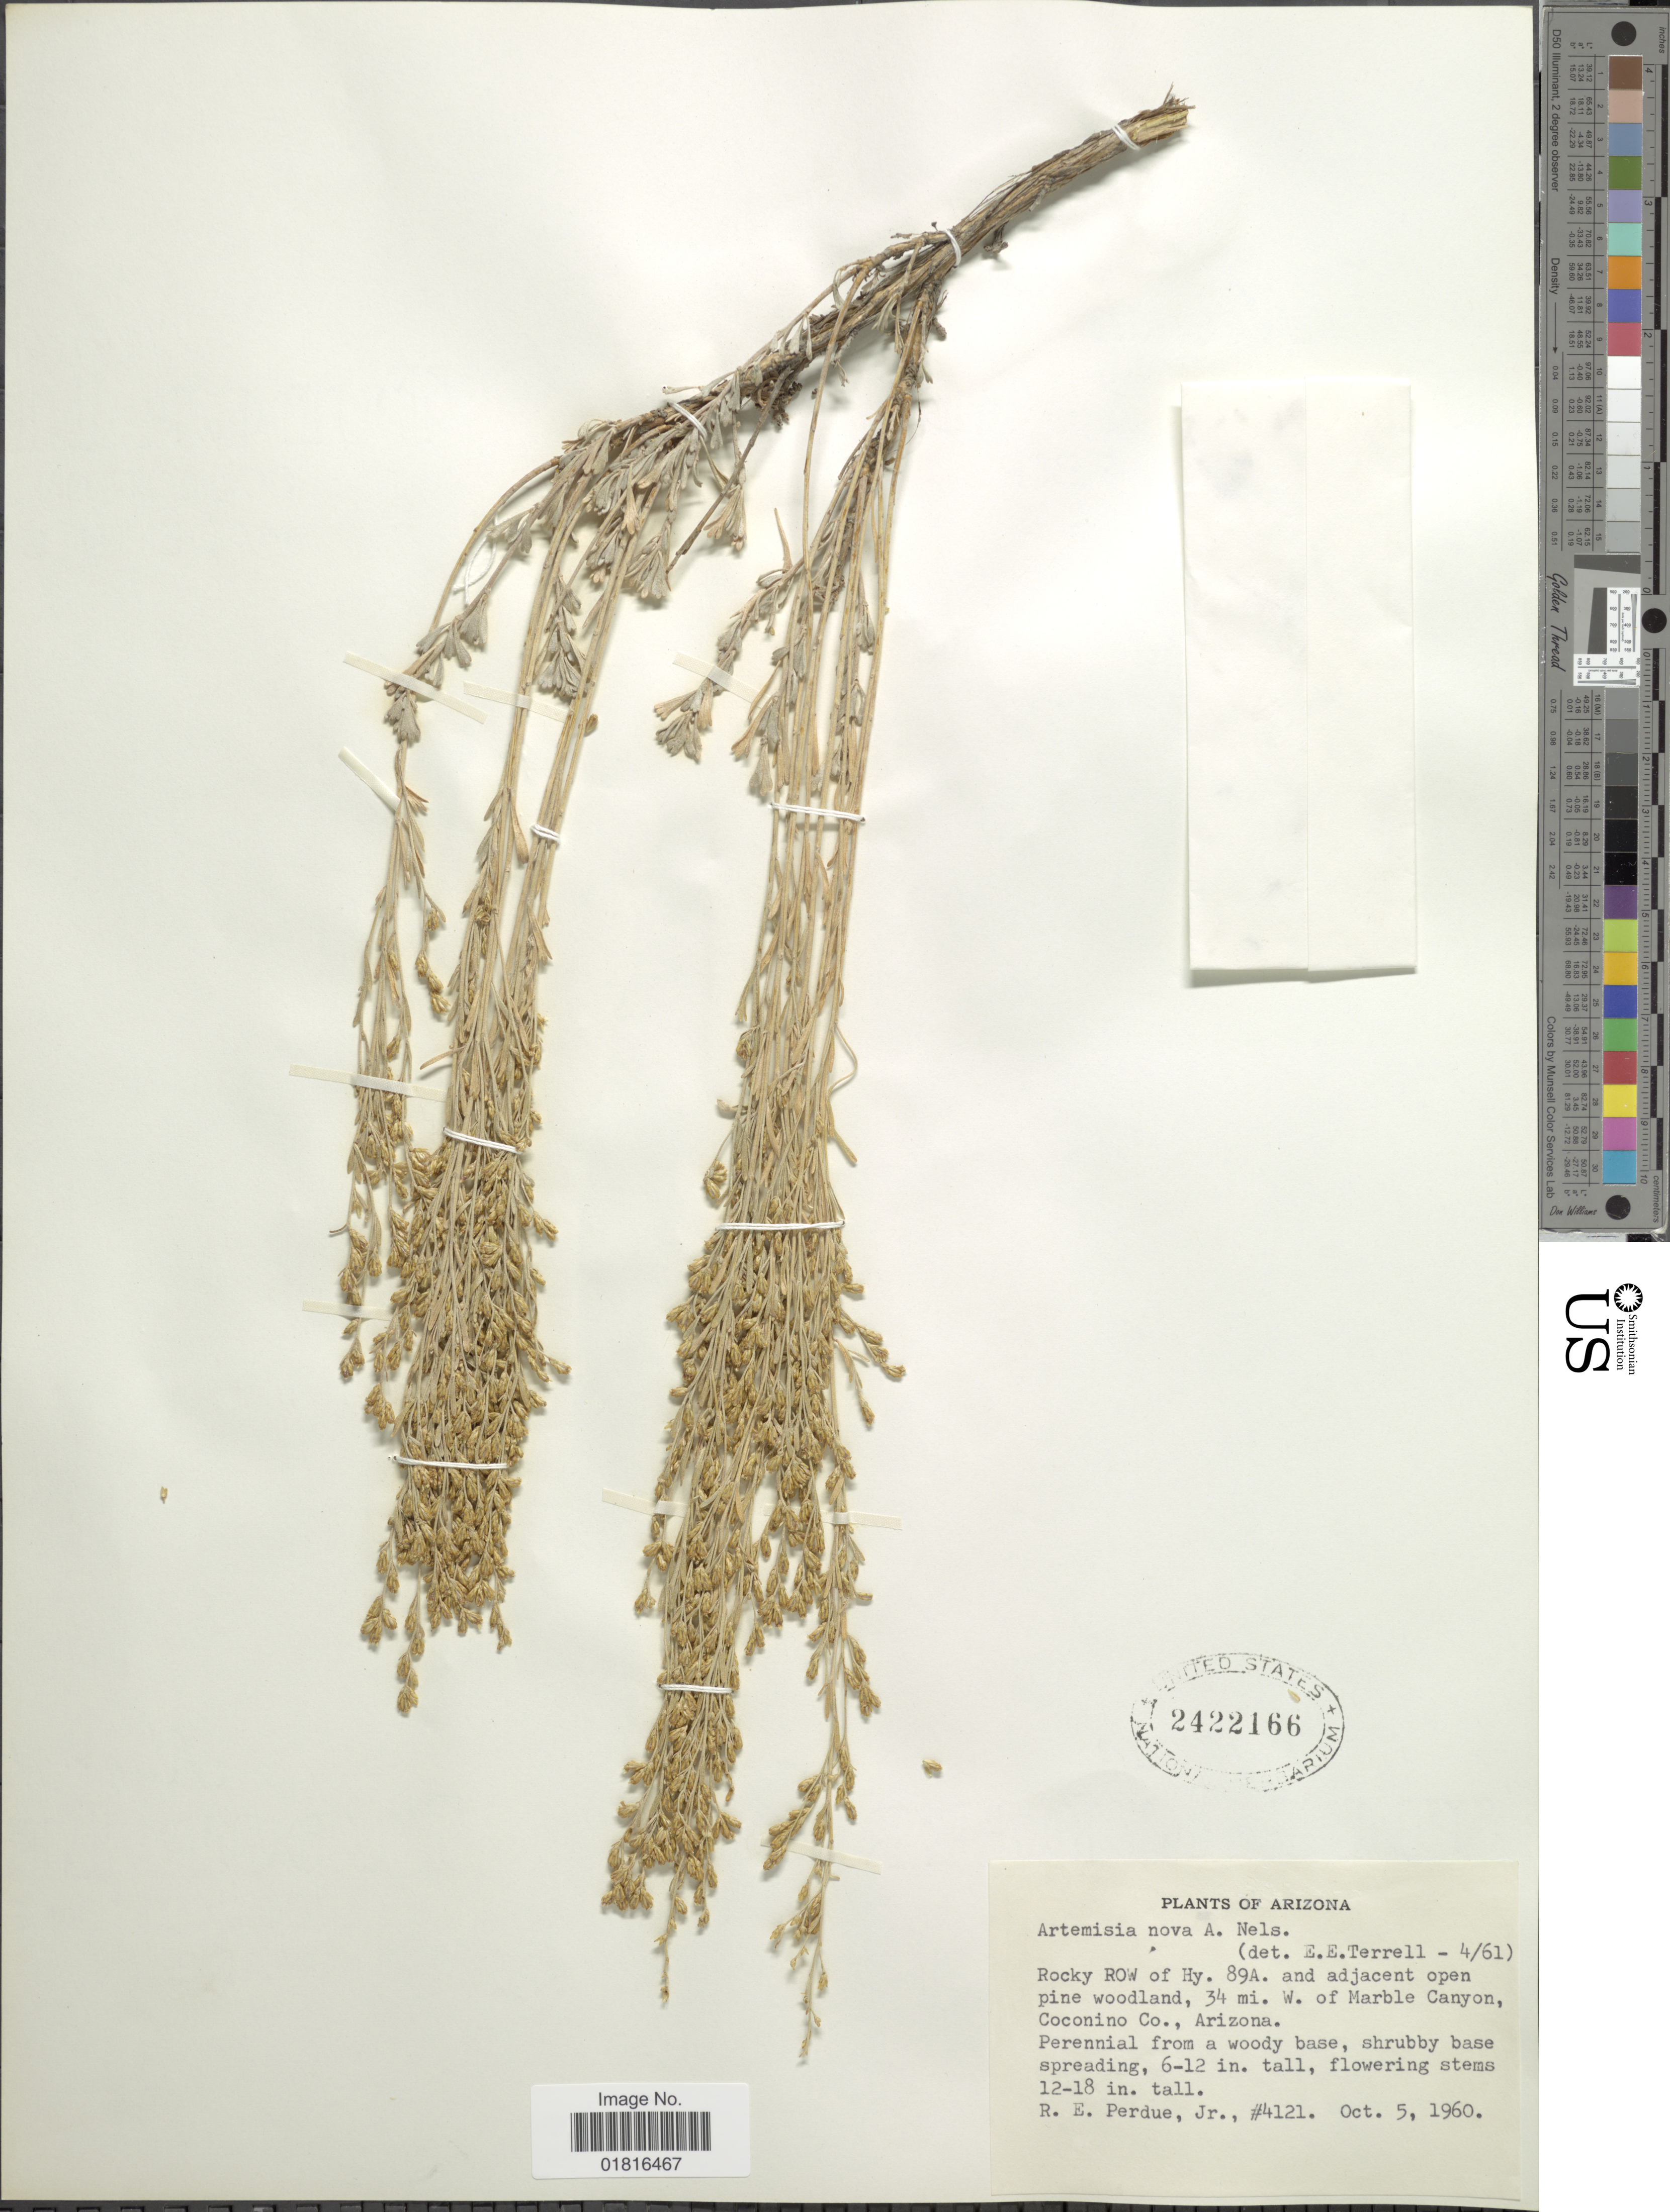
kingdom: Plantae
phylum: Tracheophyta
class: Magnoliopsida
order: Asterales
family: Asteraceae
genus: Artemisia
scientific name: Artemisia nova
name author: A. Nelson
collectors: R. E. Perdue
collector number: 4121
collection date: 1960-10-05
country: United States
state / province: Arizona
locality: Rocky ROW of Hy. 89A and adjacent open pine woodland, 34 mi W. of Marble Canyon, Coconino Co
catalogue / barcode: US 2422166